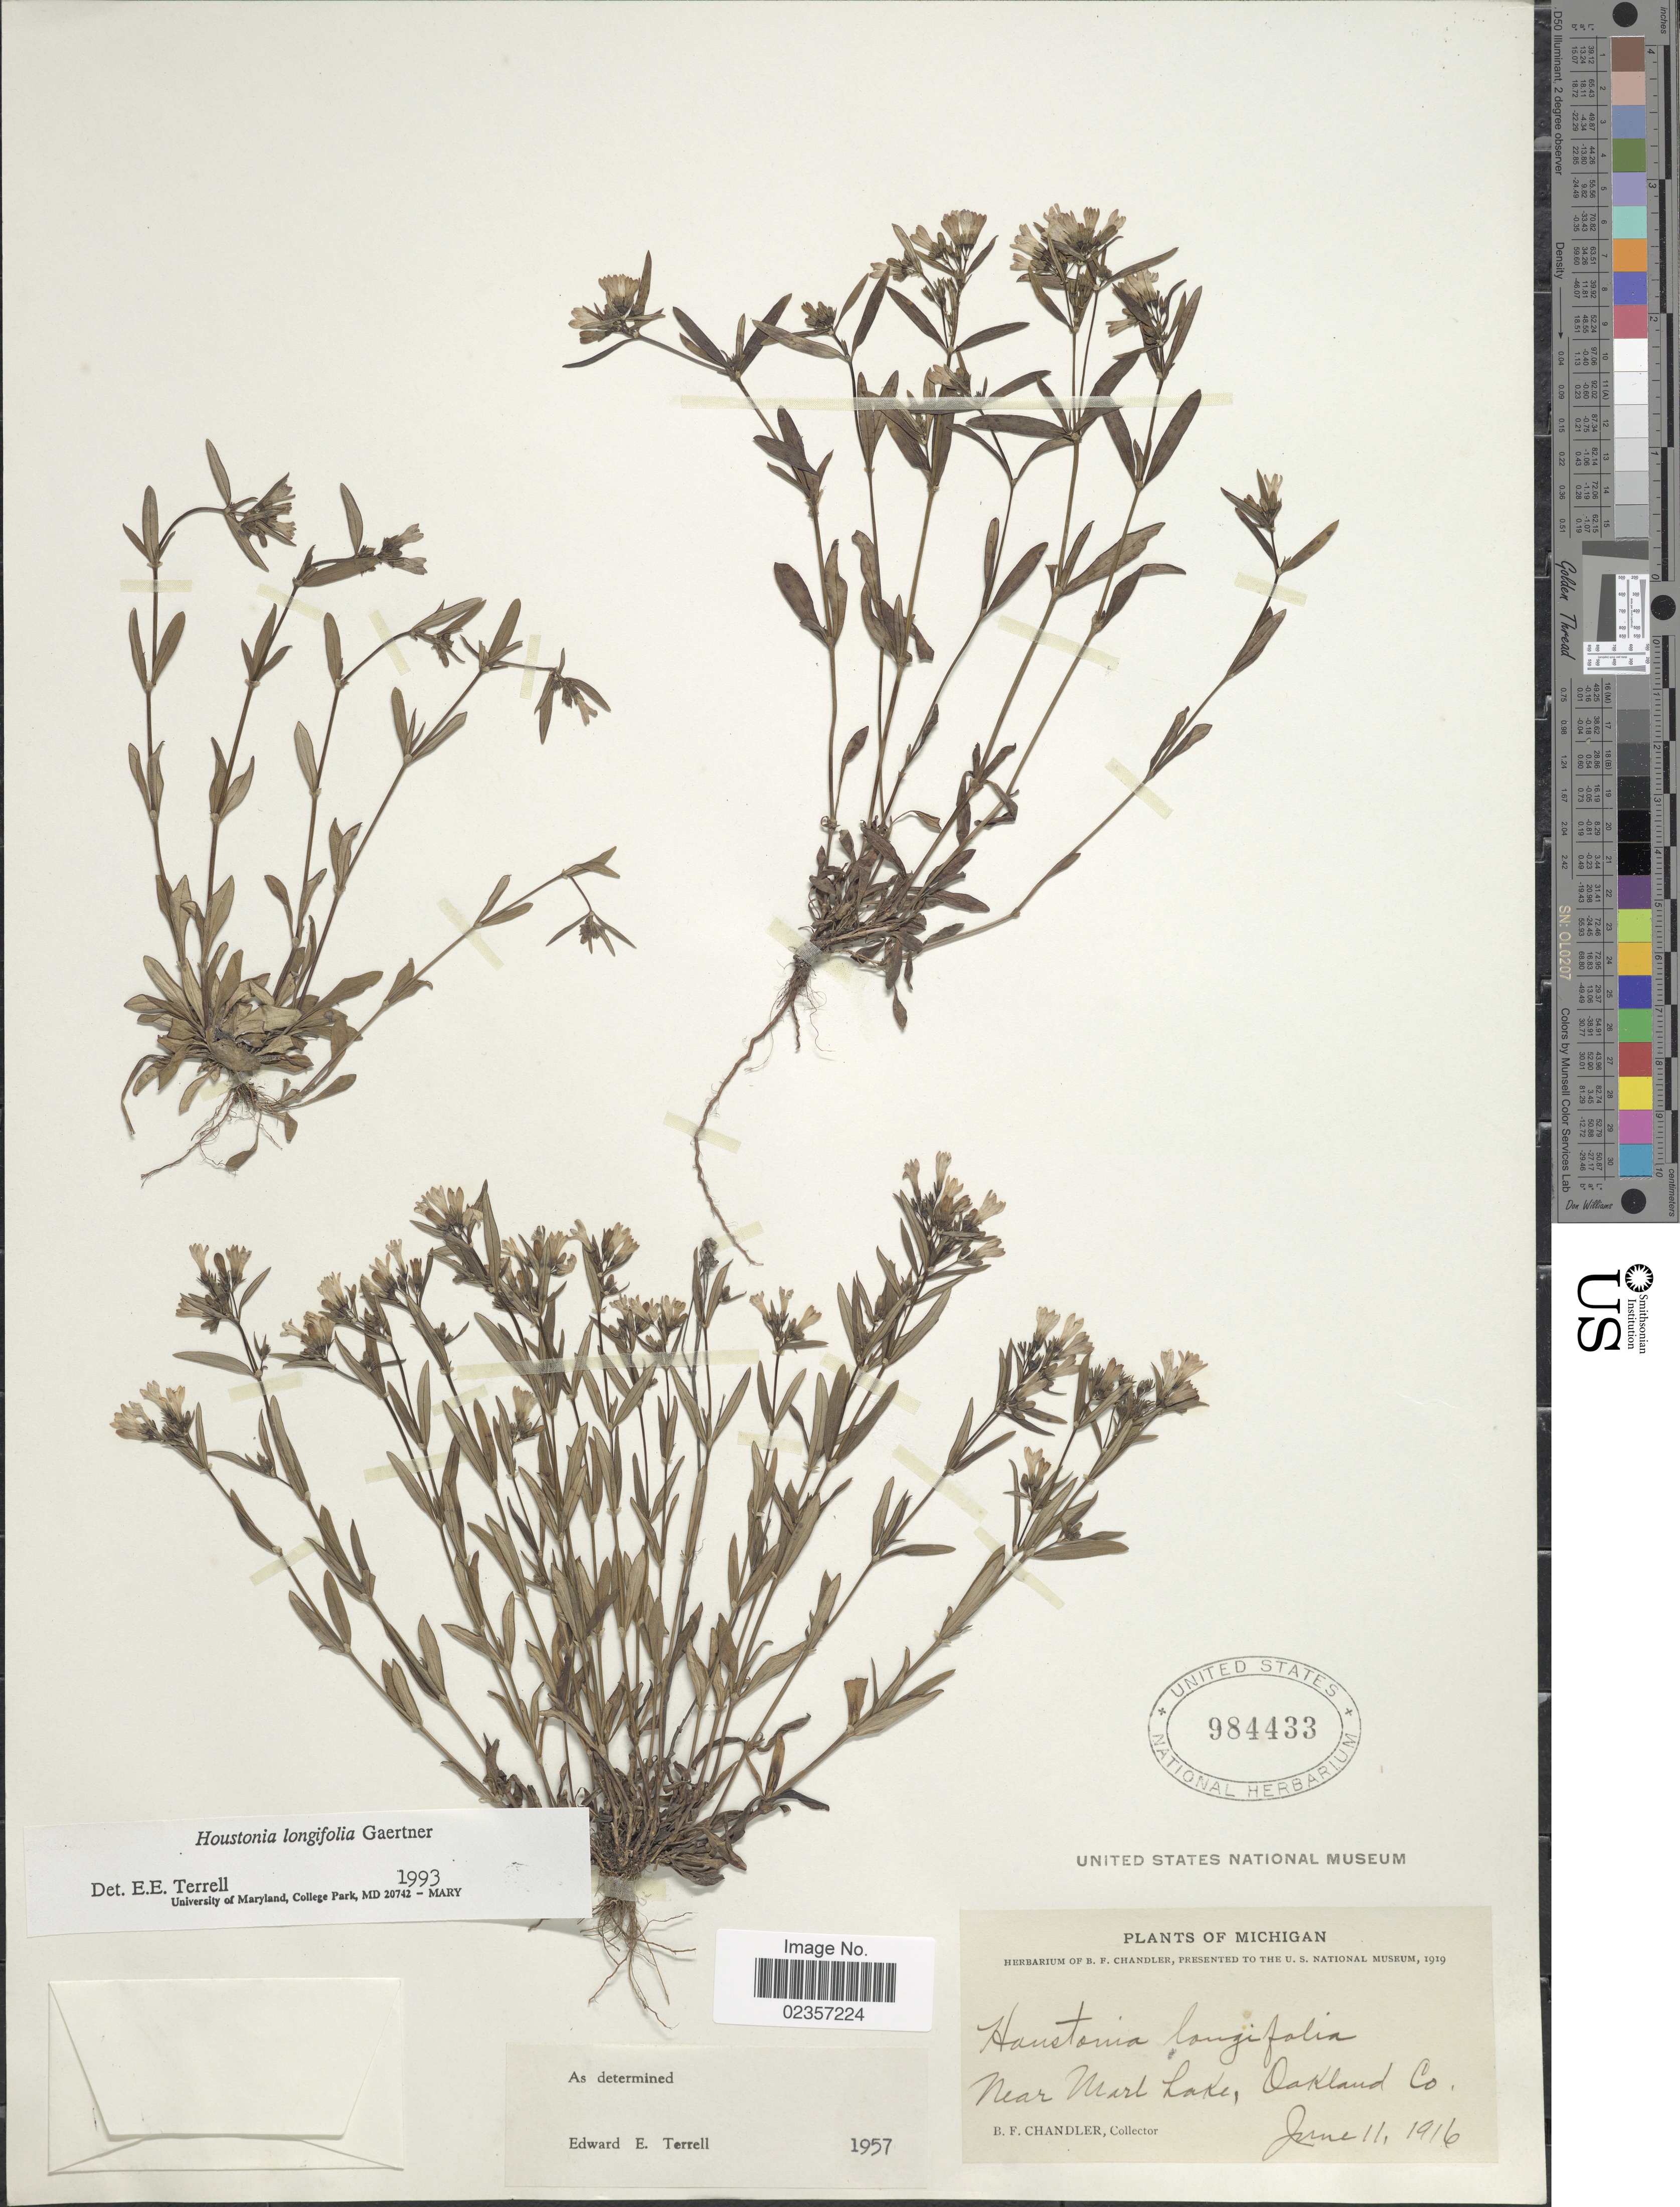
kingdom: Plantae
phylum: Tracheophyta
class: Magnoliopsida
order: Gentianales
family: Rubiaceae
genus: Houstonia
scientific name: Houstonia longifolia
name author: Gaertn.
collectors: B. F. Chandler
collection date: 1916-06-11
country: United States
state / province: Michigan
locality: Near Marl Lake, Oakland Co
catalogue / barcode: US 984433